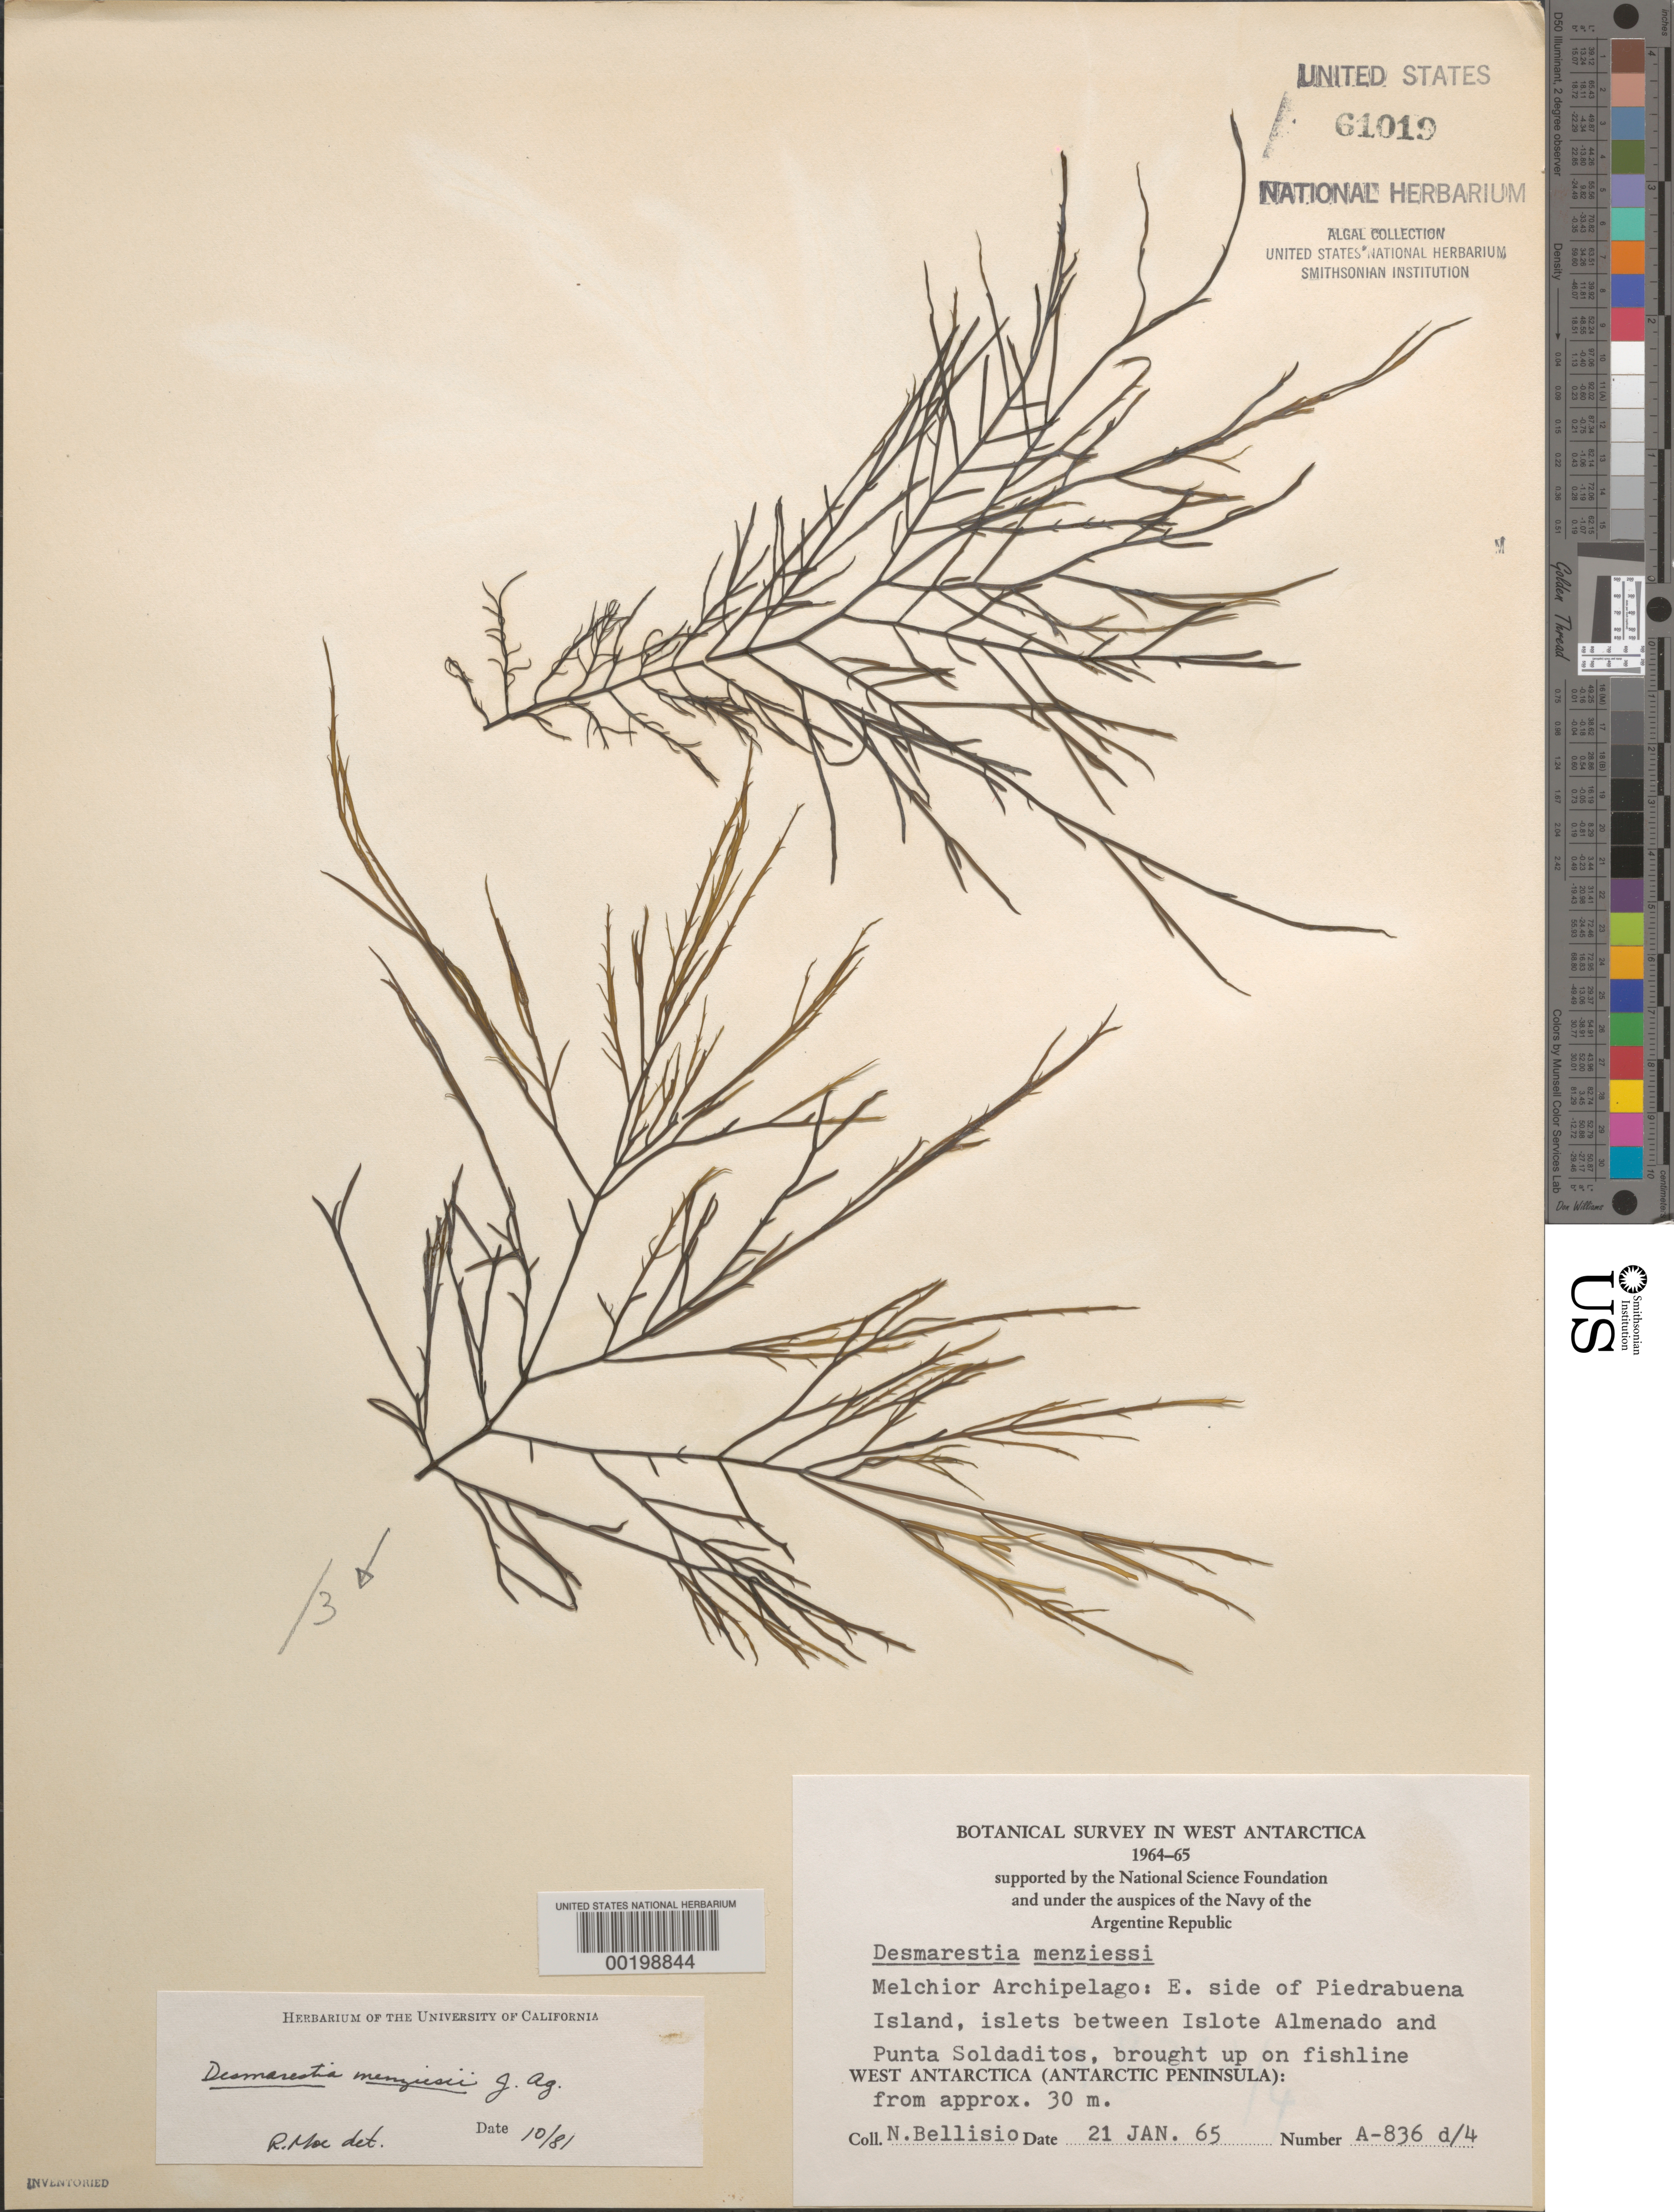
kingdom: Chromista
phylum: Ochrophyta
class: Phaeophyceae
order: Desmarestiales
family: Desmarestiaceae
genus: Desmarestia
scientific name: Desmarestia menziesii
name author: J. Agardh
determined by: Moe, R. L.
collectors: N. Bellisio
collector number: A-836d-4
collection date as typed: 21 Jan 1965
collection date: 1965-01-21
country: Antarctica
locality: Eta Island, islets between Islote Almenado & Punta Soladitos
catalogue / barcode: US 61019